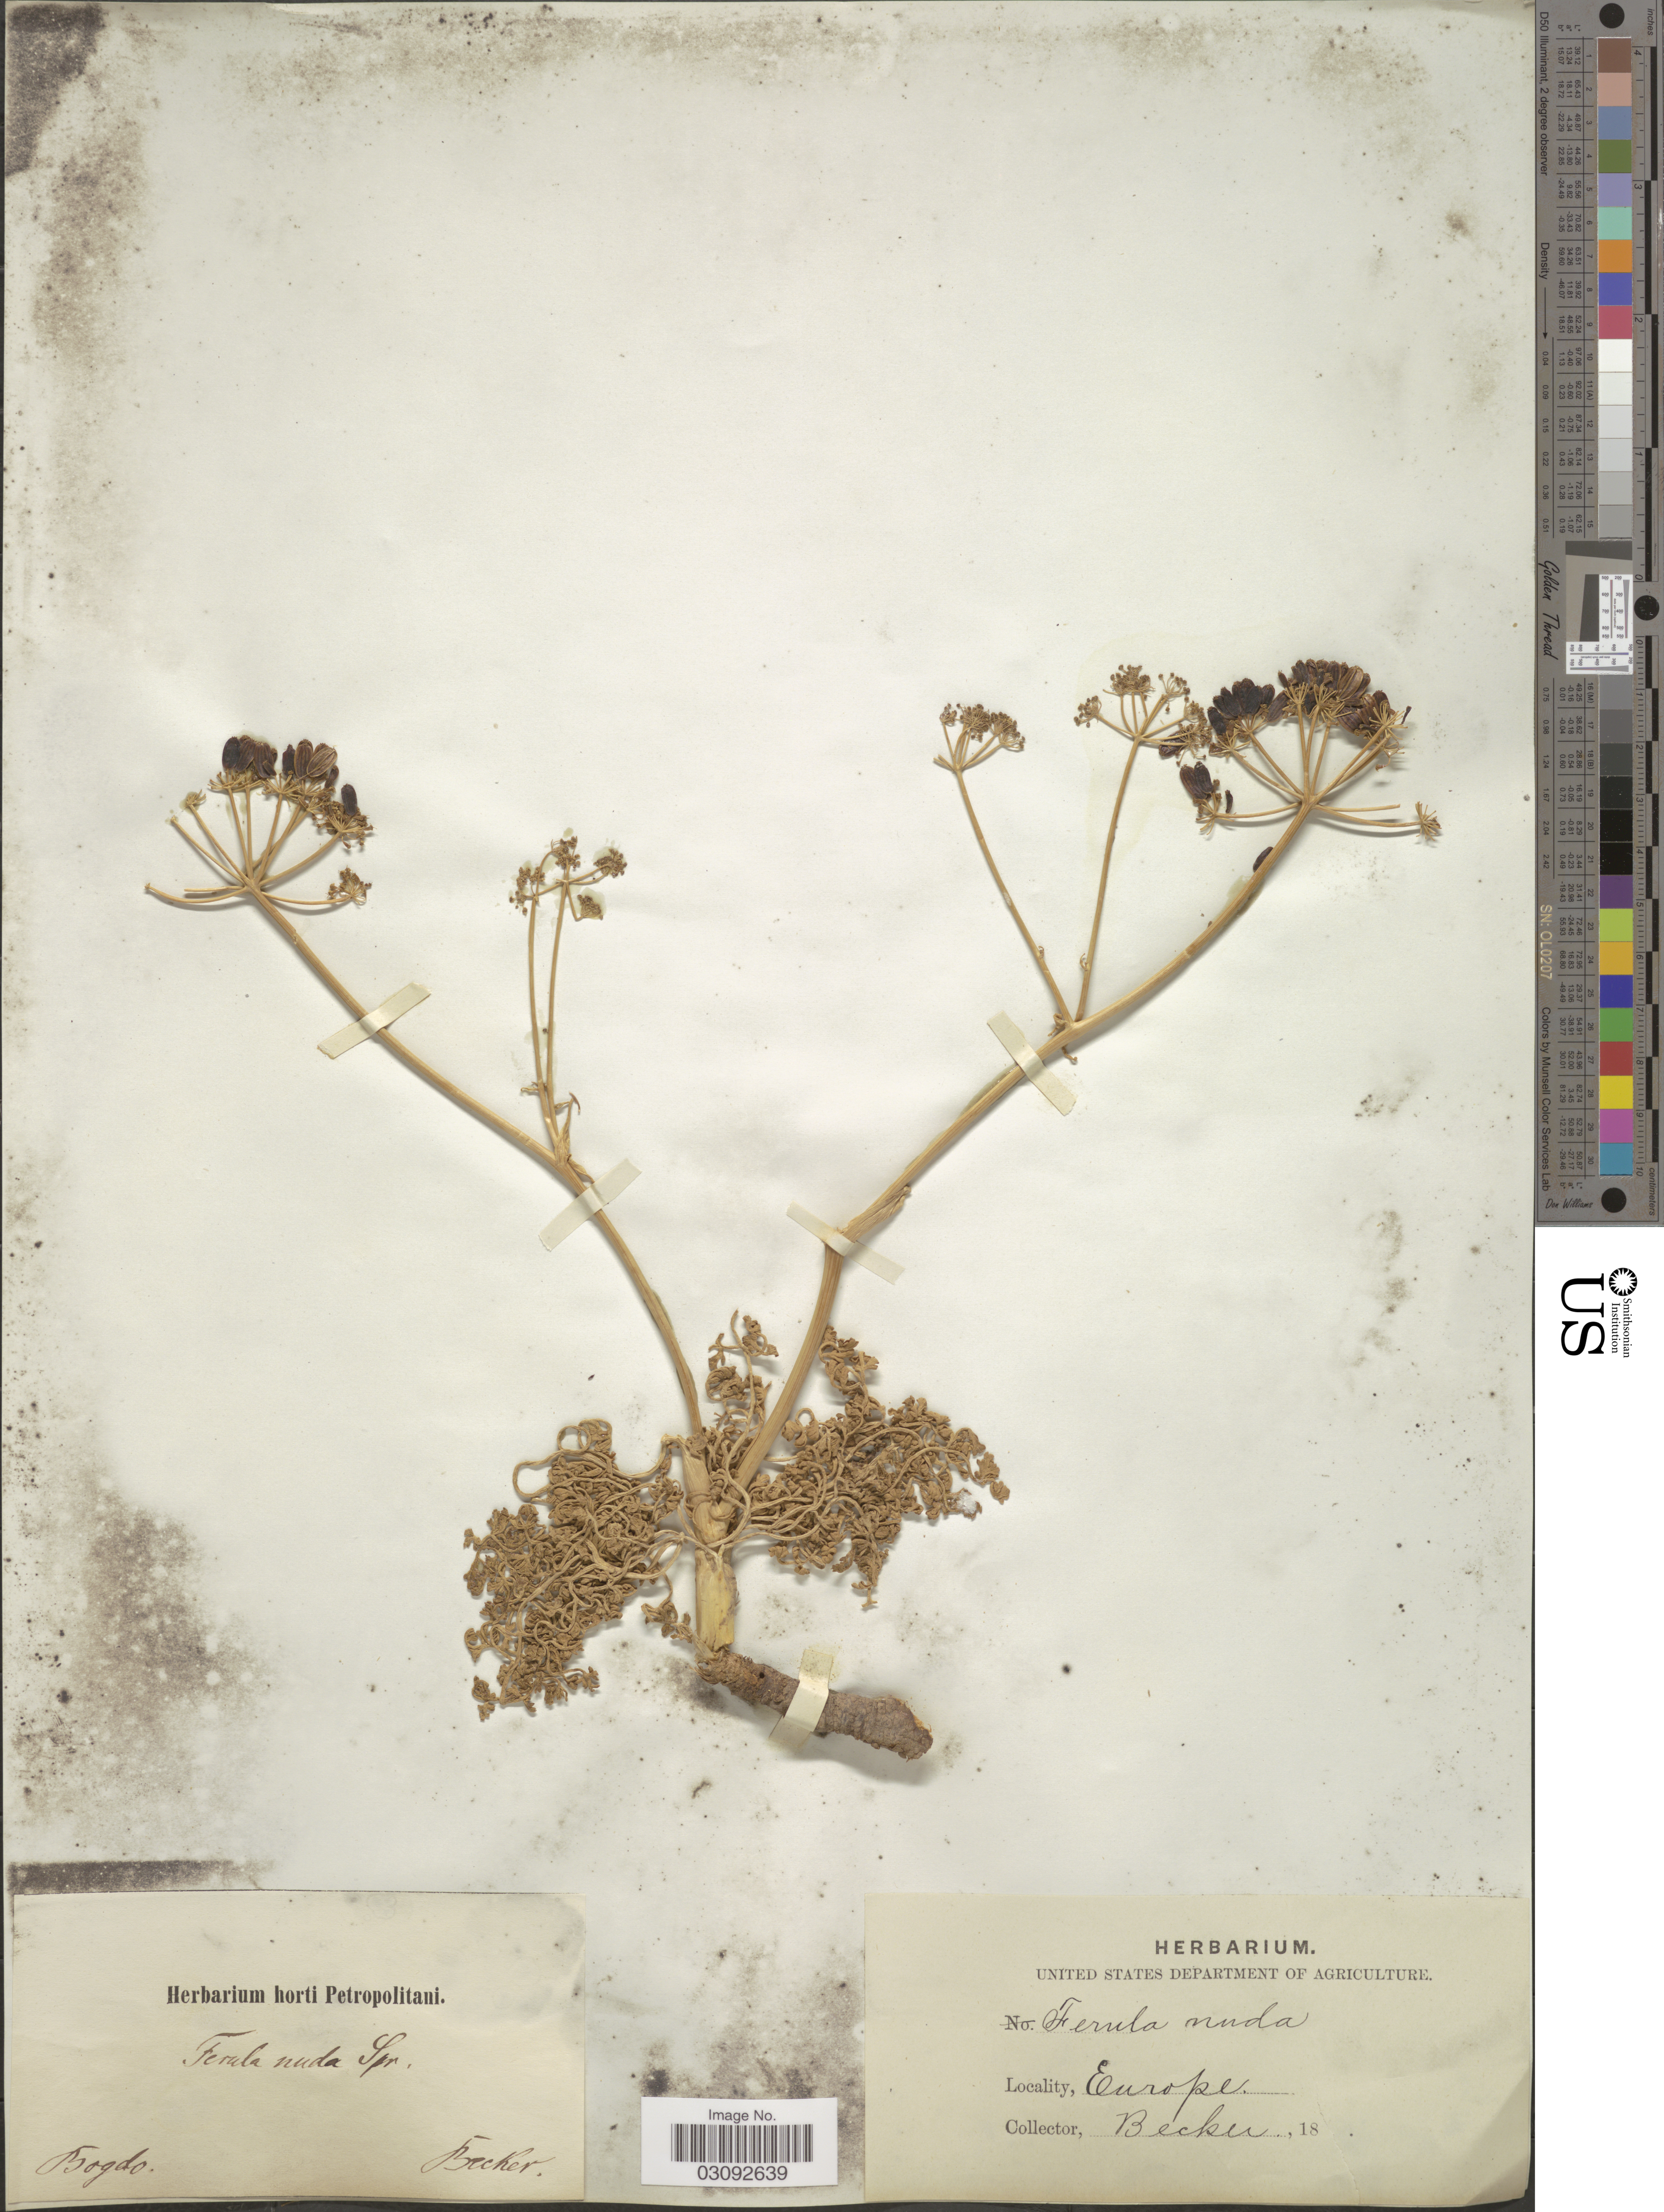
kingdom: Plantae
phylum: Tracheophyta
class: Magnoliopsida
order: Apiales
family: Apiaceae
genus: Ferula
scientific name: Ferula nuda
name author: Spreng.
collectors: -. Becker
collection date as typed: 18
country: Russian Federation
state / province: Astrakhan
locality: Europe. Bogdo.